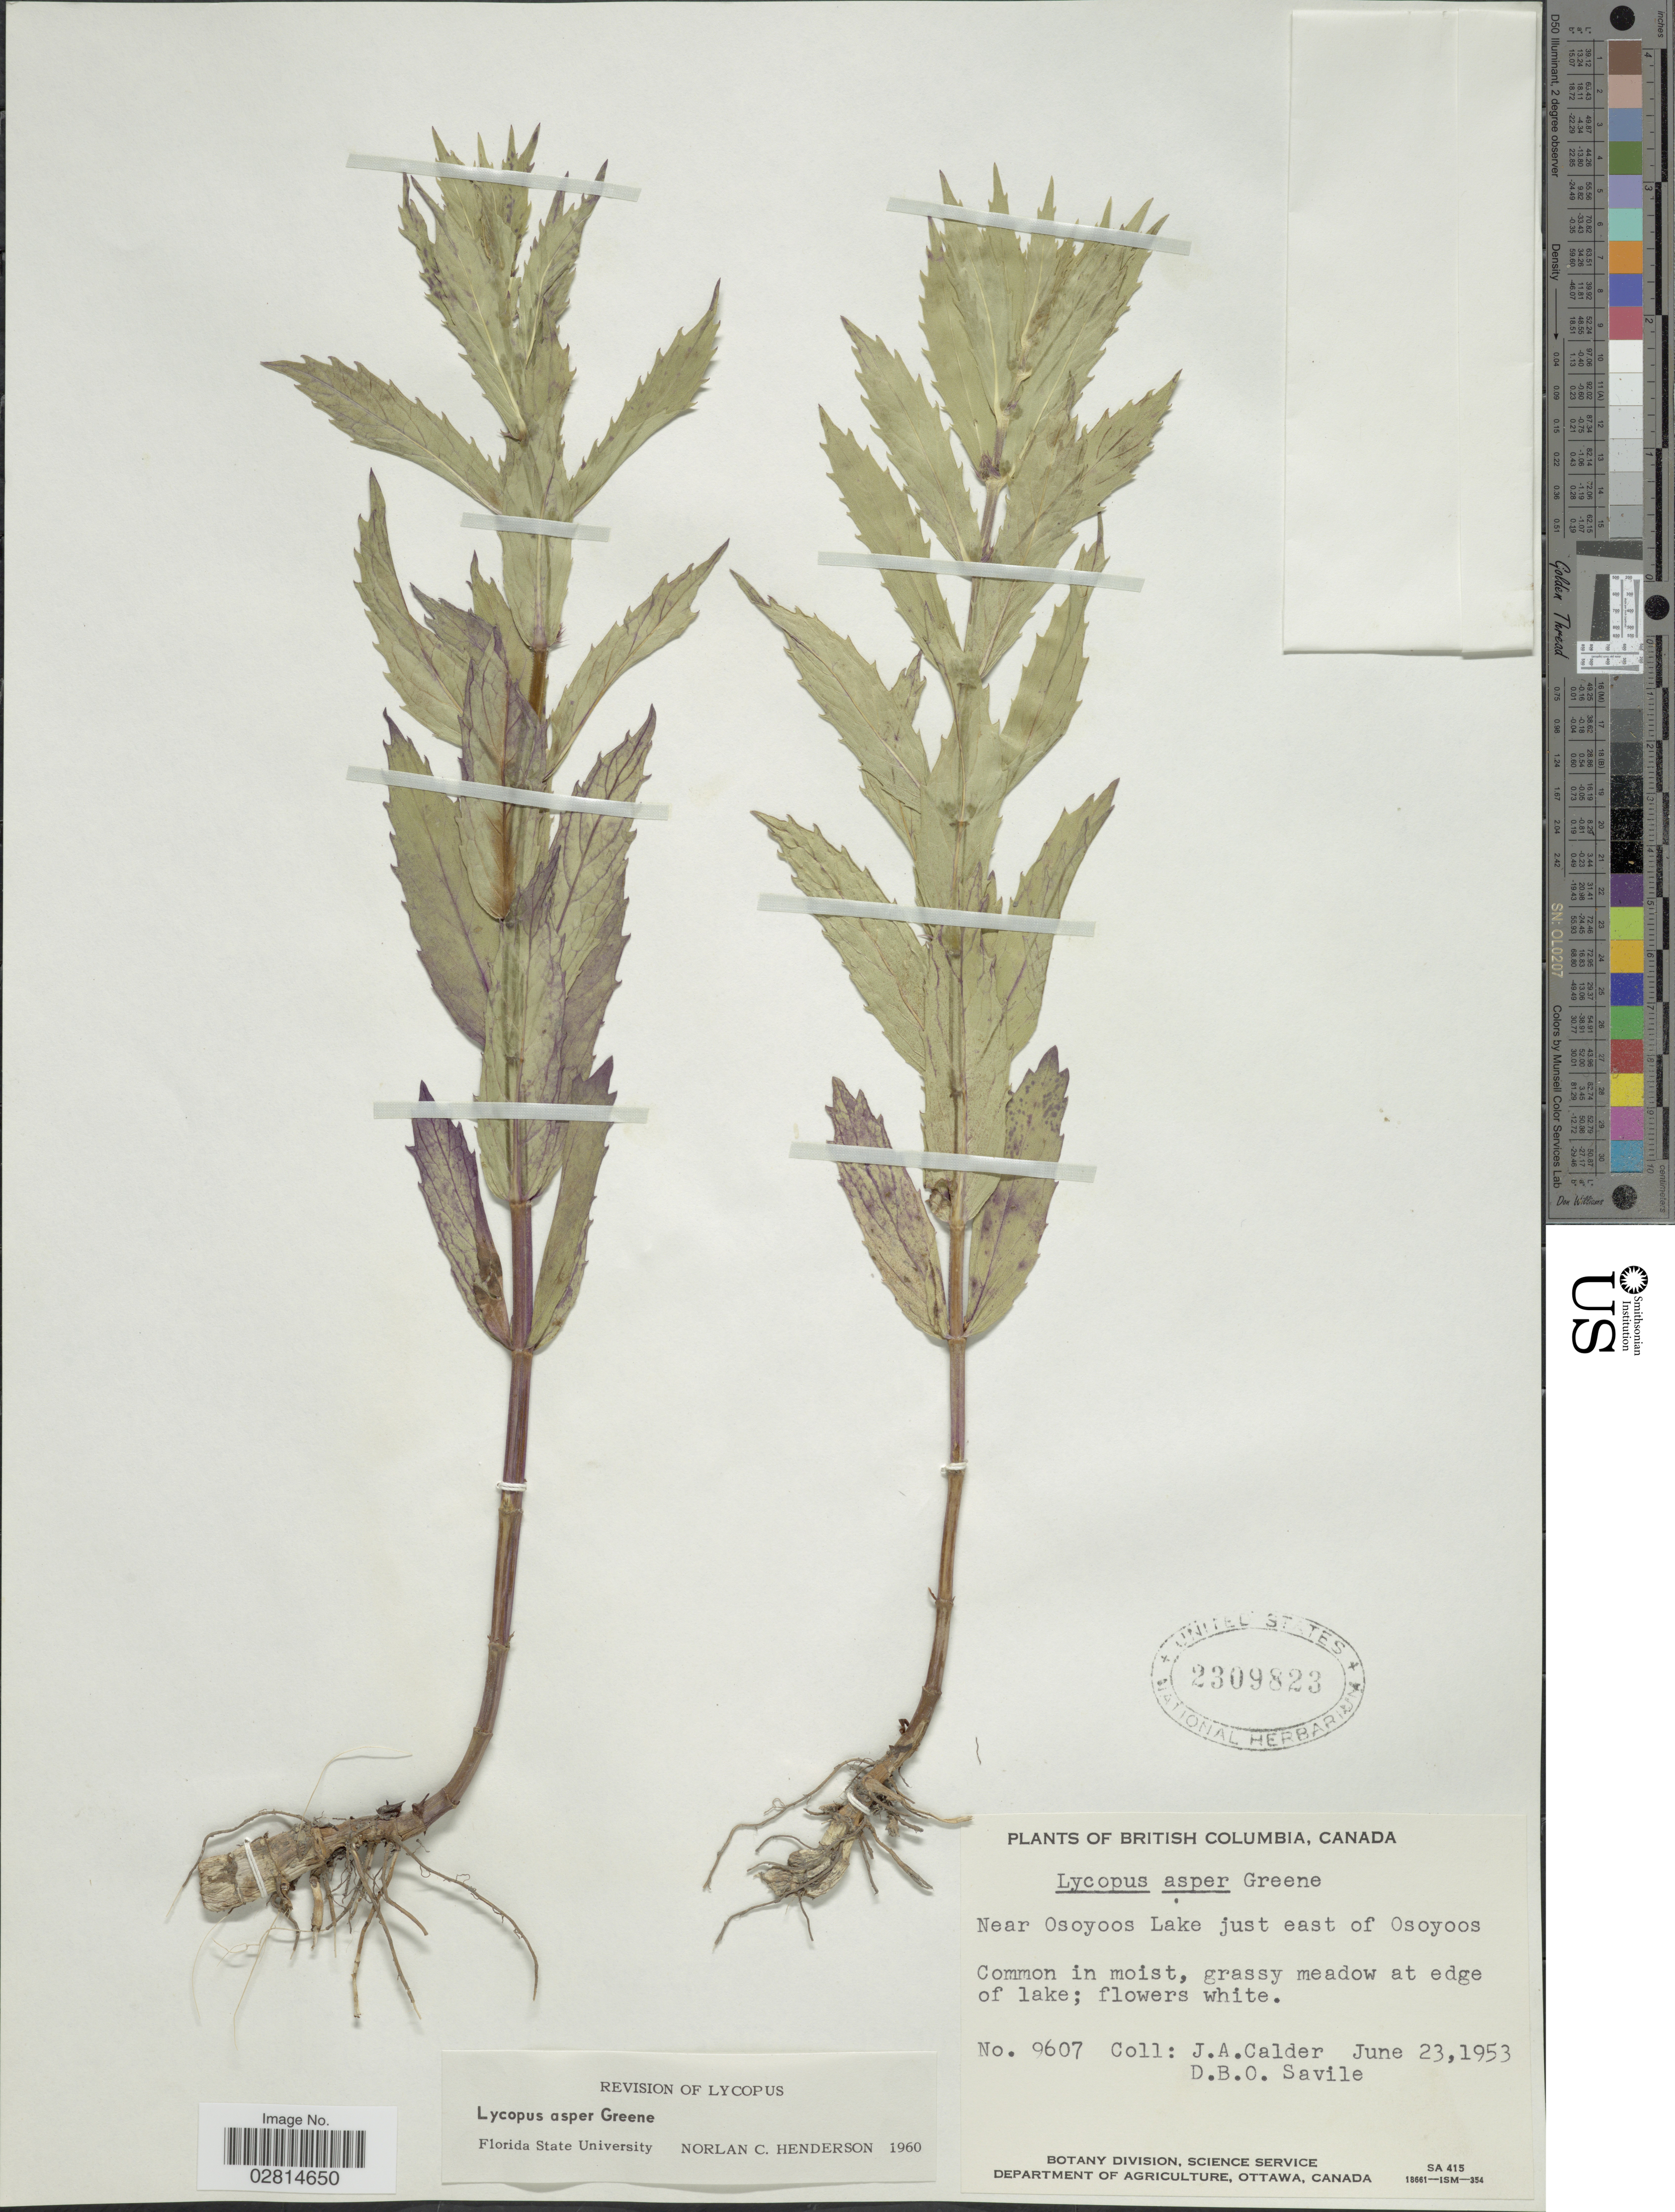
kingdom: Plantae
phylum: Tracheophyta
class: Magnoliopsida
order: Lamiales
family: Lamiaceae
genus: Lycopus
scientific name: Lycopus asper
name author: Greene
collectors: J. A. Calder & D. Savile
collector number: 9607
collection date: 1953-06-23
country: Canada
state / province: British Columbia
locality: Near Osoyoos Lake just east of Osoyoos.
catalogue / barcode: US 2309823